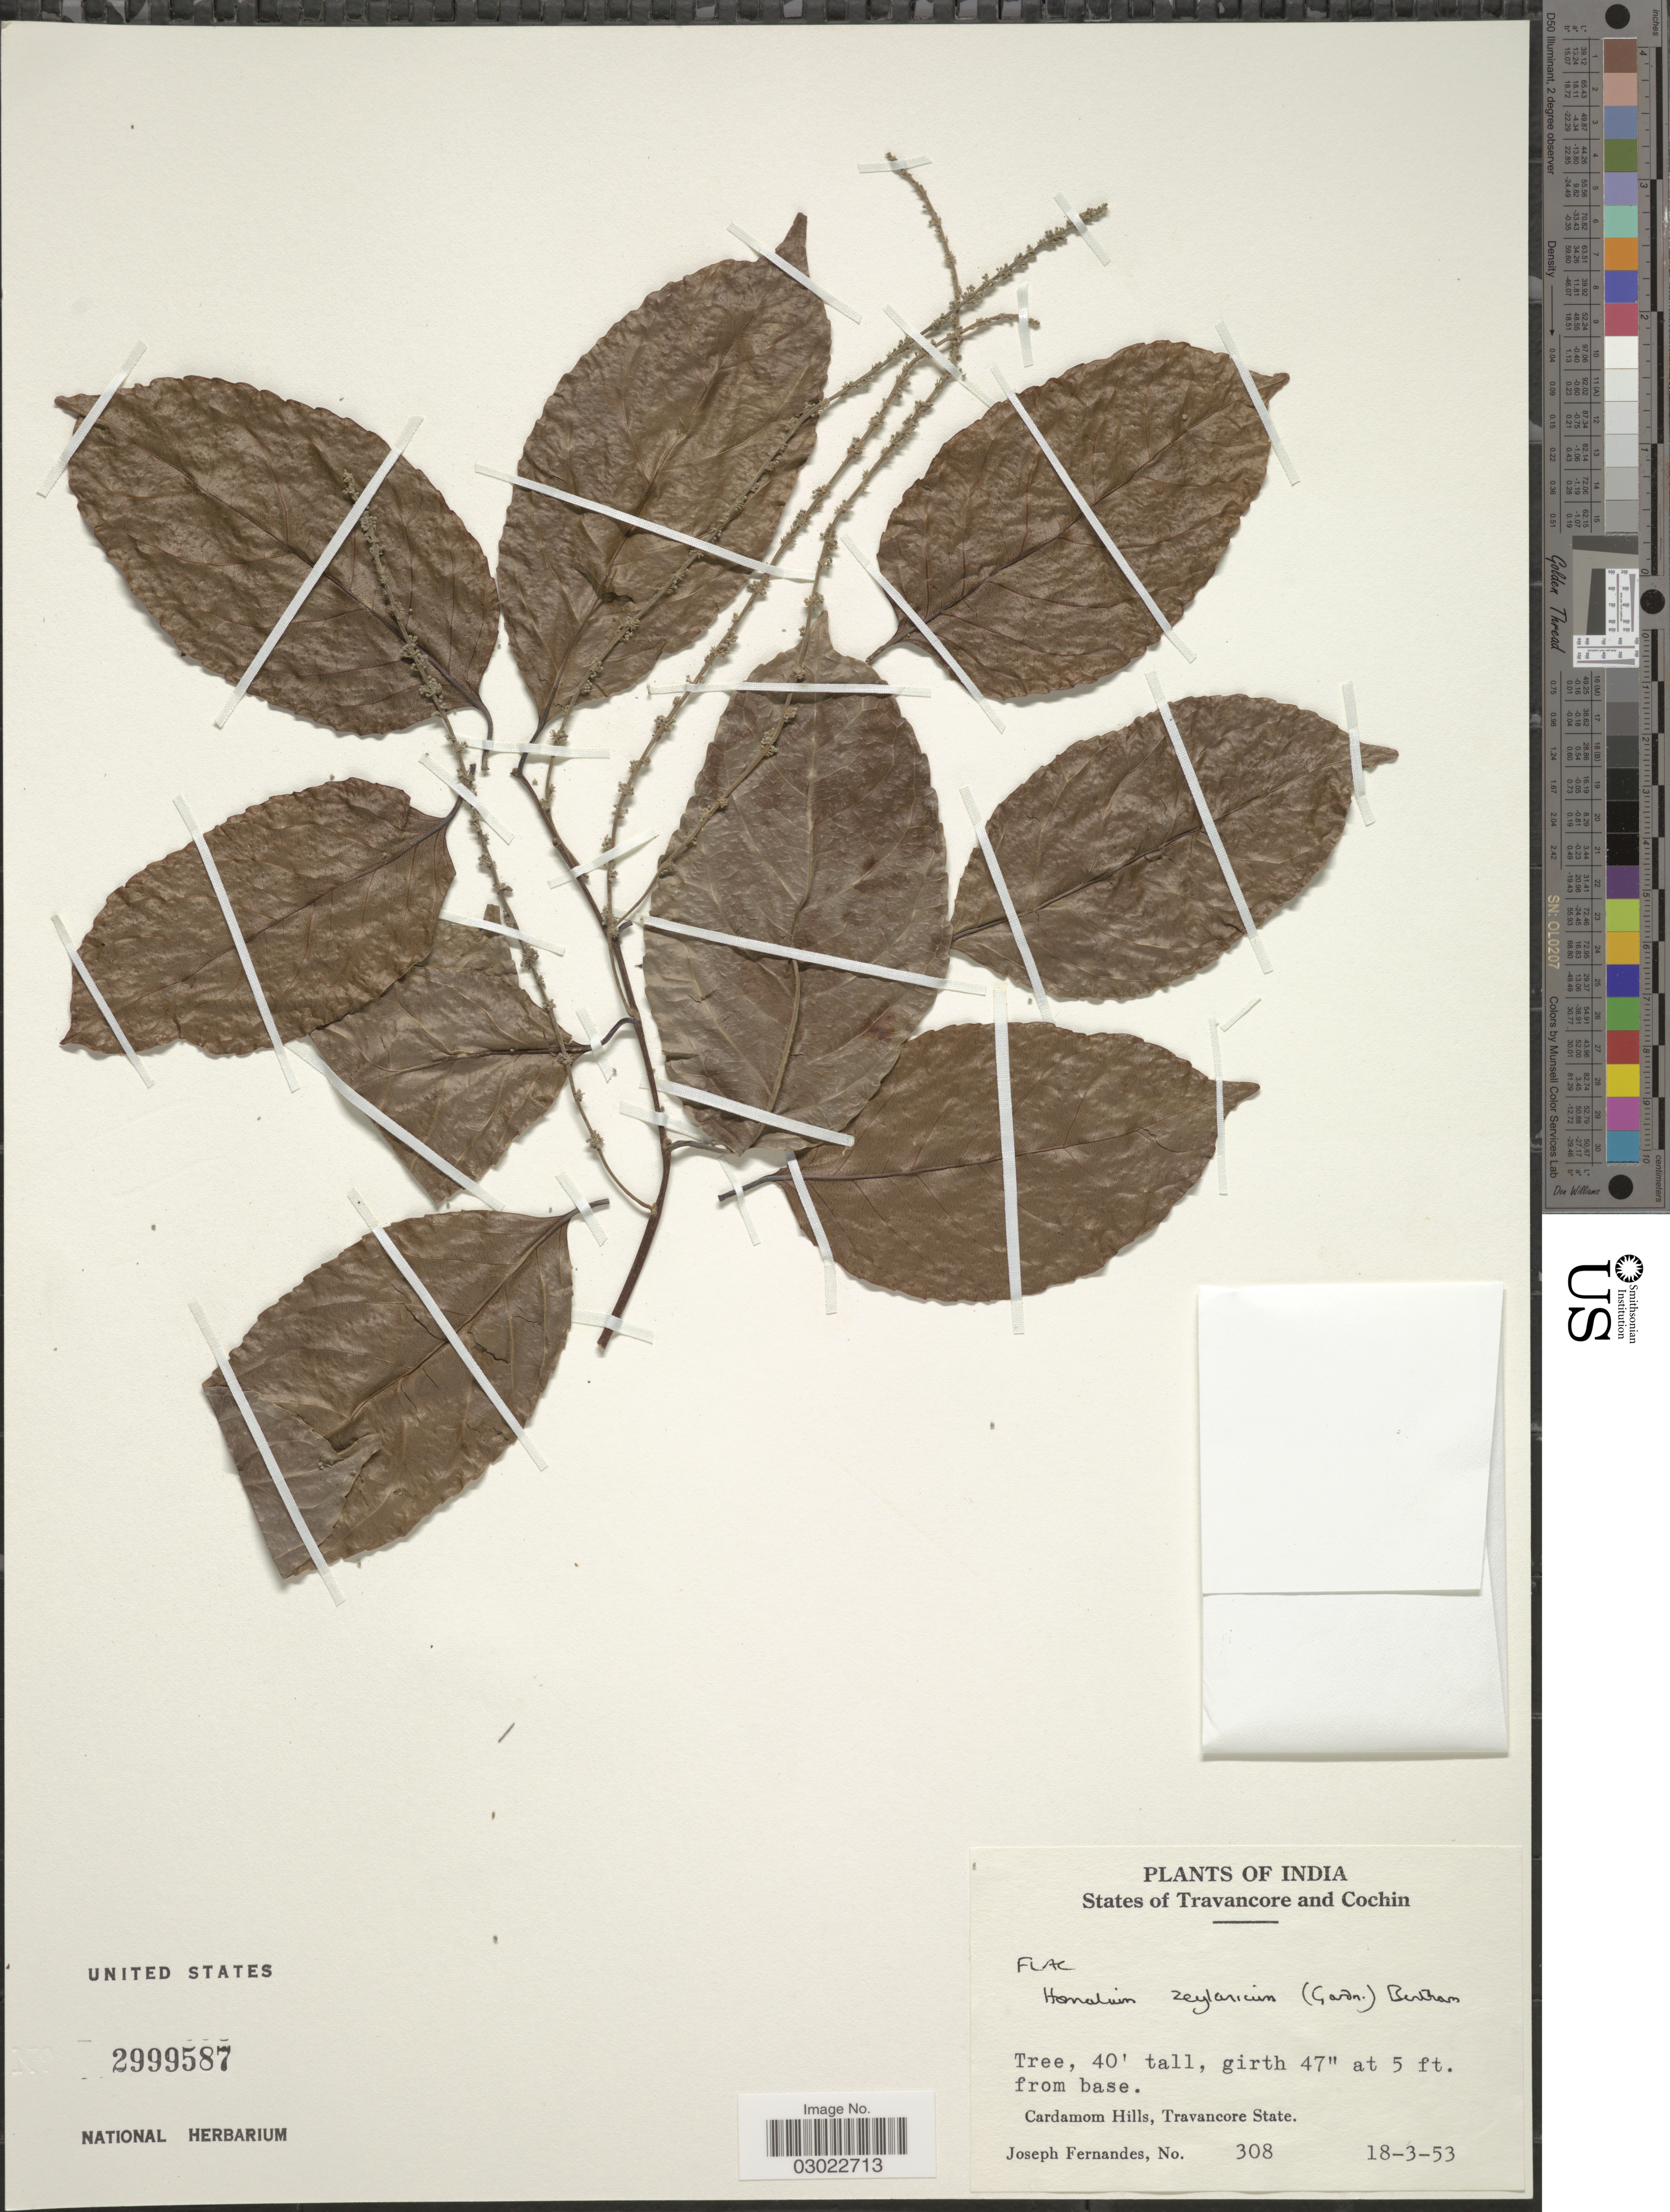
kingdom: Plantae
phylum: Tracheophyta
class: Magnoliopsida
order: Malpighiales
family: Salicaceae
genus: Homalium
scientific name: Homalium ceylanicum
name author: (Gardner) Benth.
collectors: J. Fernandes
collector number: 308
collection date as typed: Transcribed d/m/y: 18/3/53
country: India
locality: States of Travancore and Cochin. Cardamom Hills, Travancore State.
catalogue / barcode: US 2999587